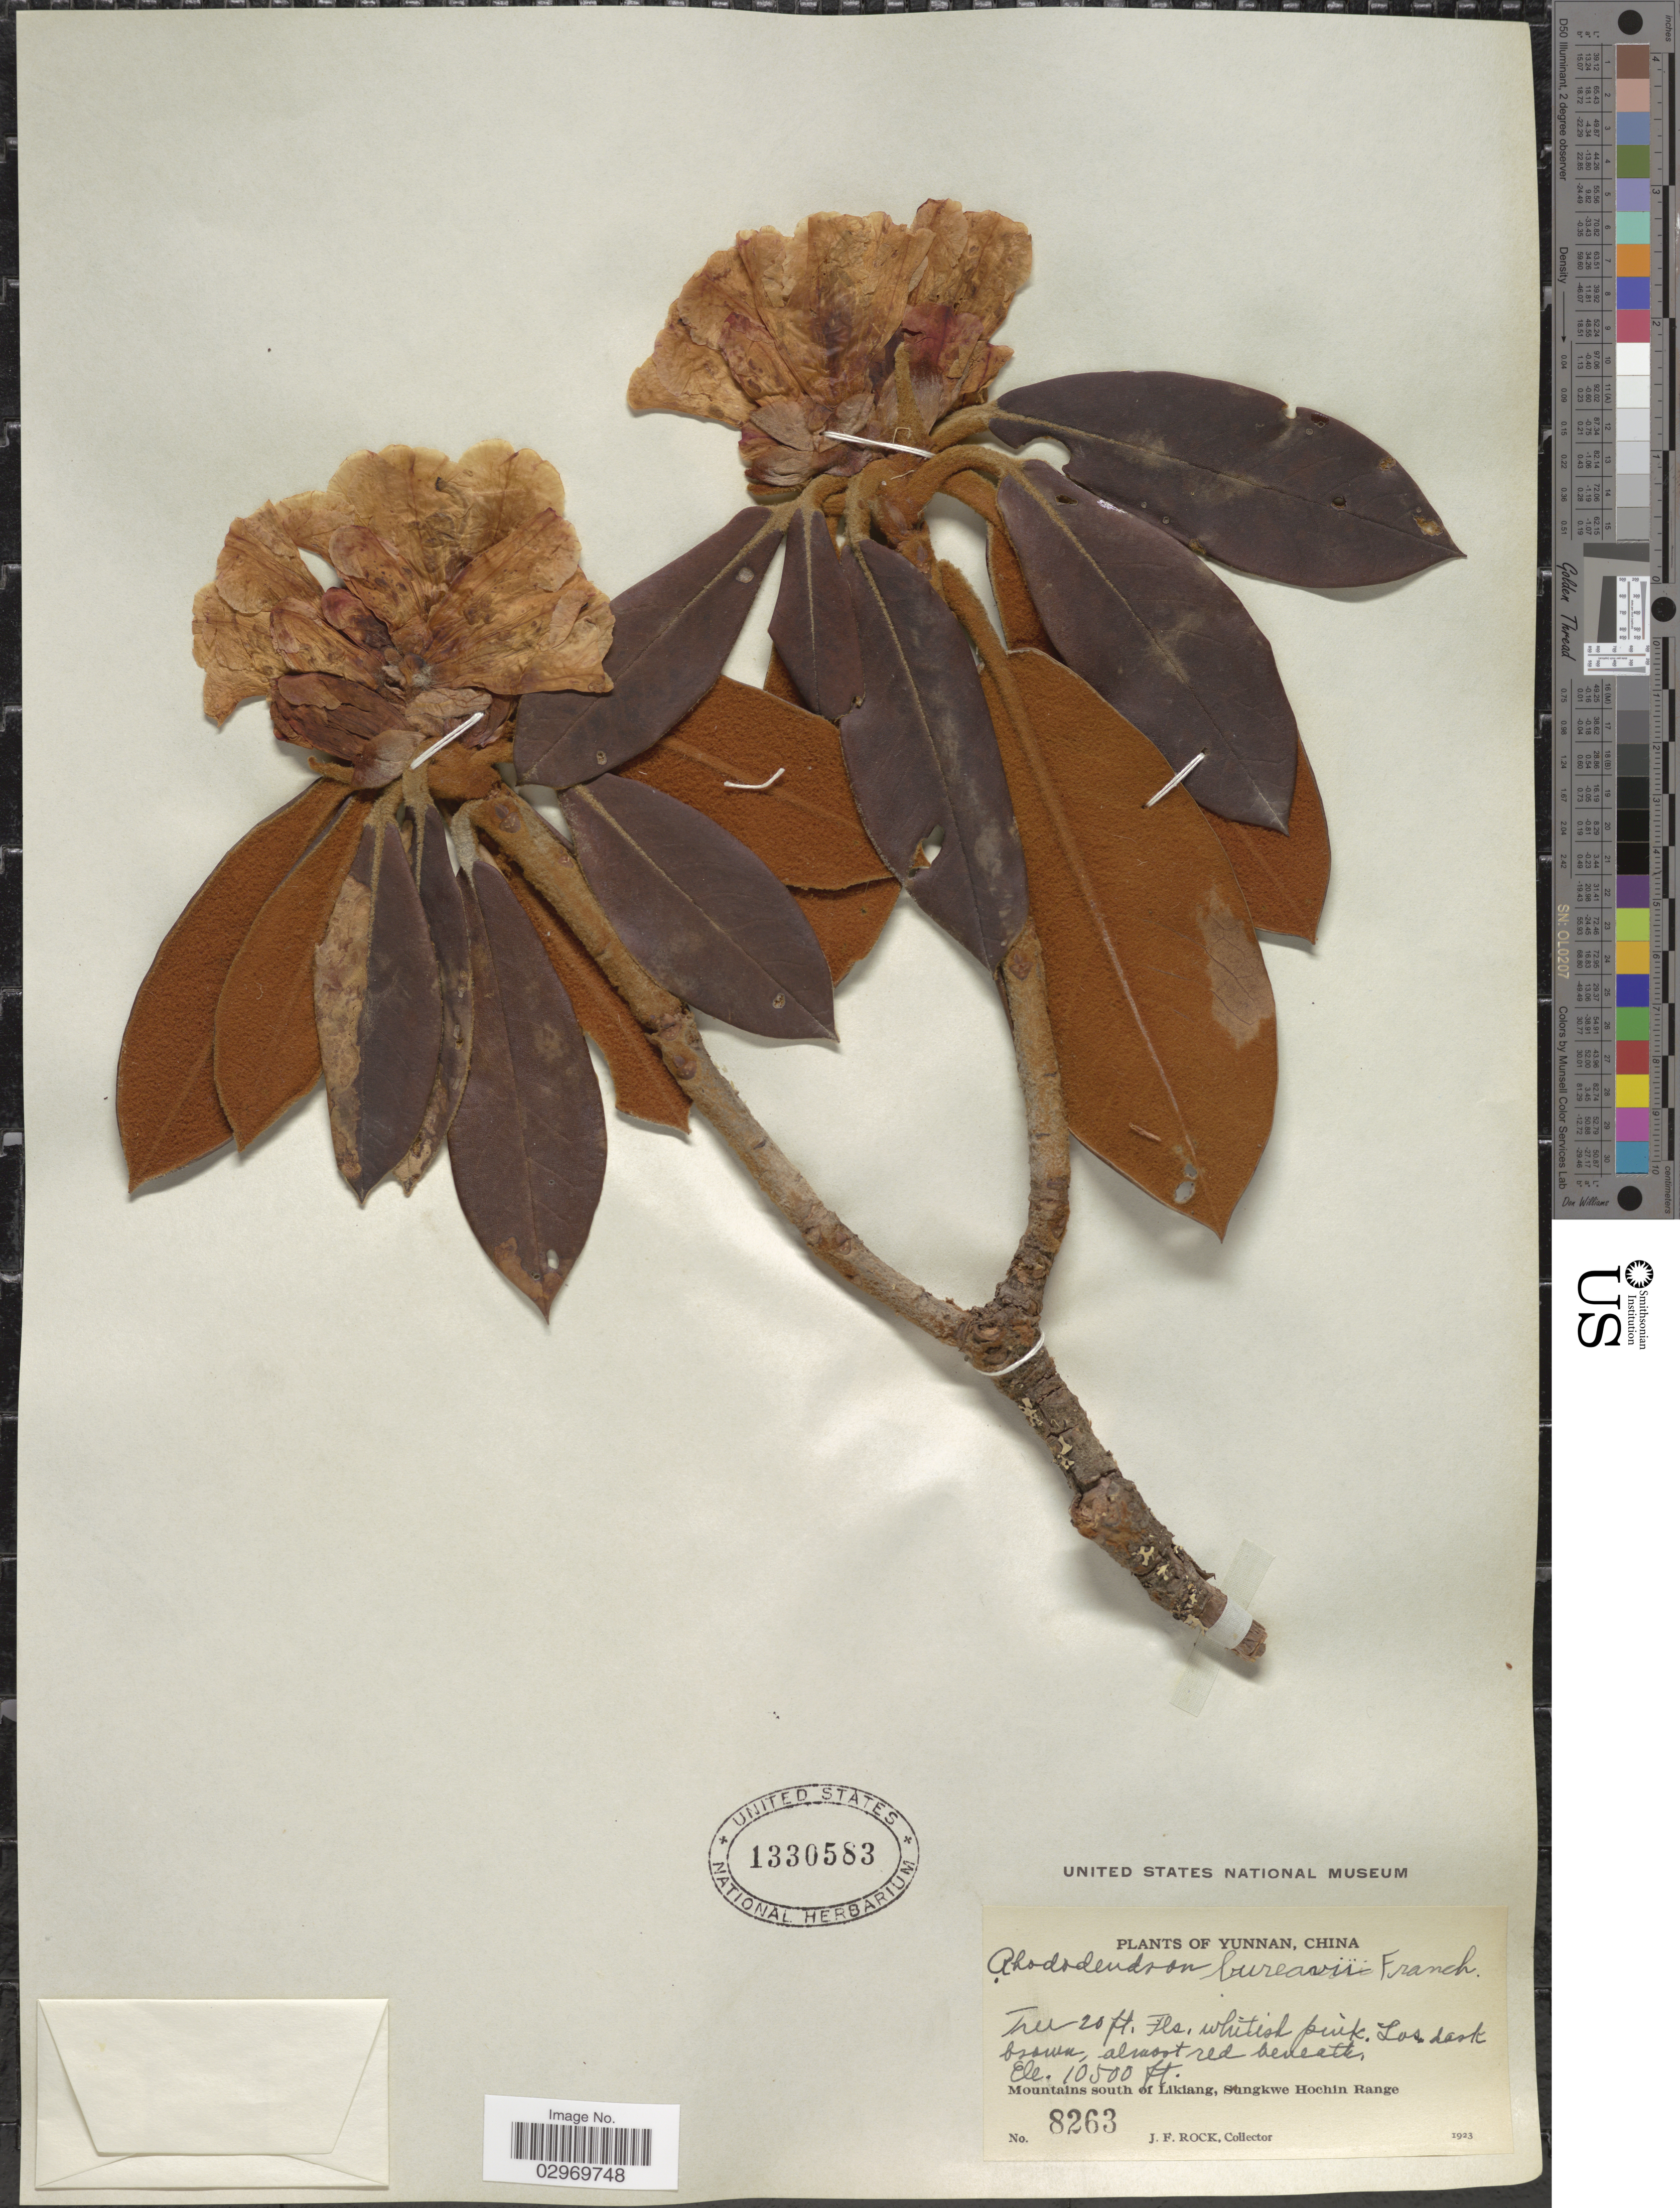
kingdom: Plantae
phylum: Tracheophyta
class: Magnoliopsida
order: Ericales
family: Ericaceae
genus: Rhododendron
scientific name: Rhododendron bureavii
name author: Franch.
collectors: J. Rock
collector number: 8263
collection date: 1923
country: China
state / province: Yunnan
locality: Mountains south of Likiang, Sungkwe Hochin Range.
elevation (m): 3200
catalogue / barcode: US 1330583